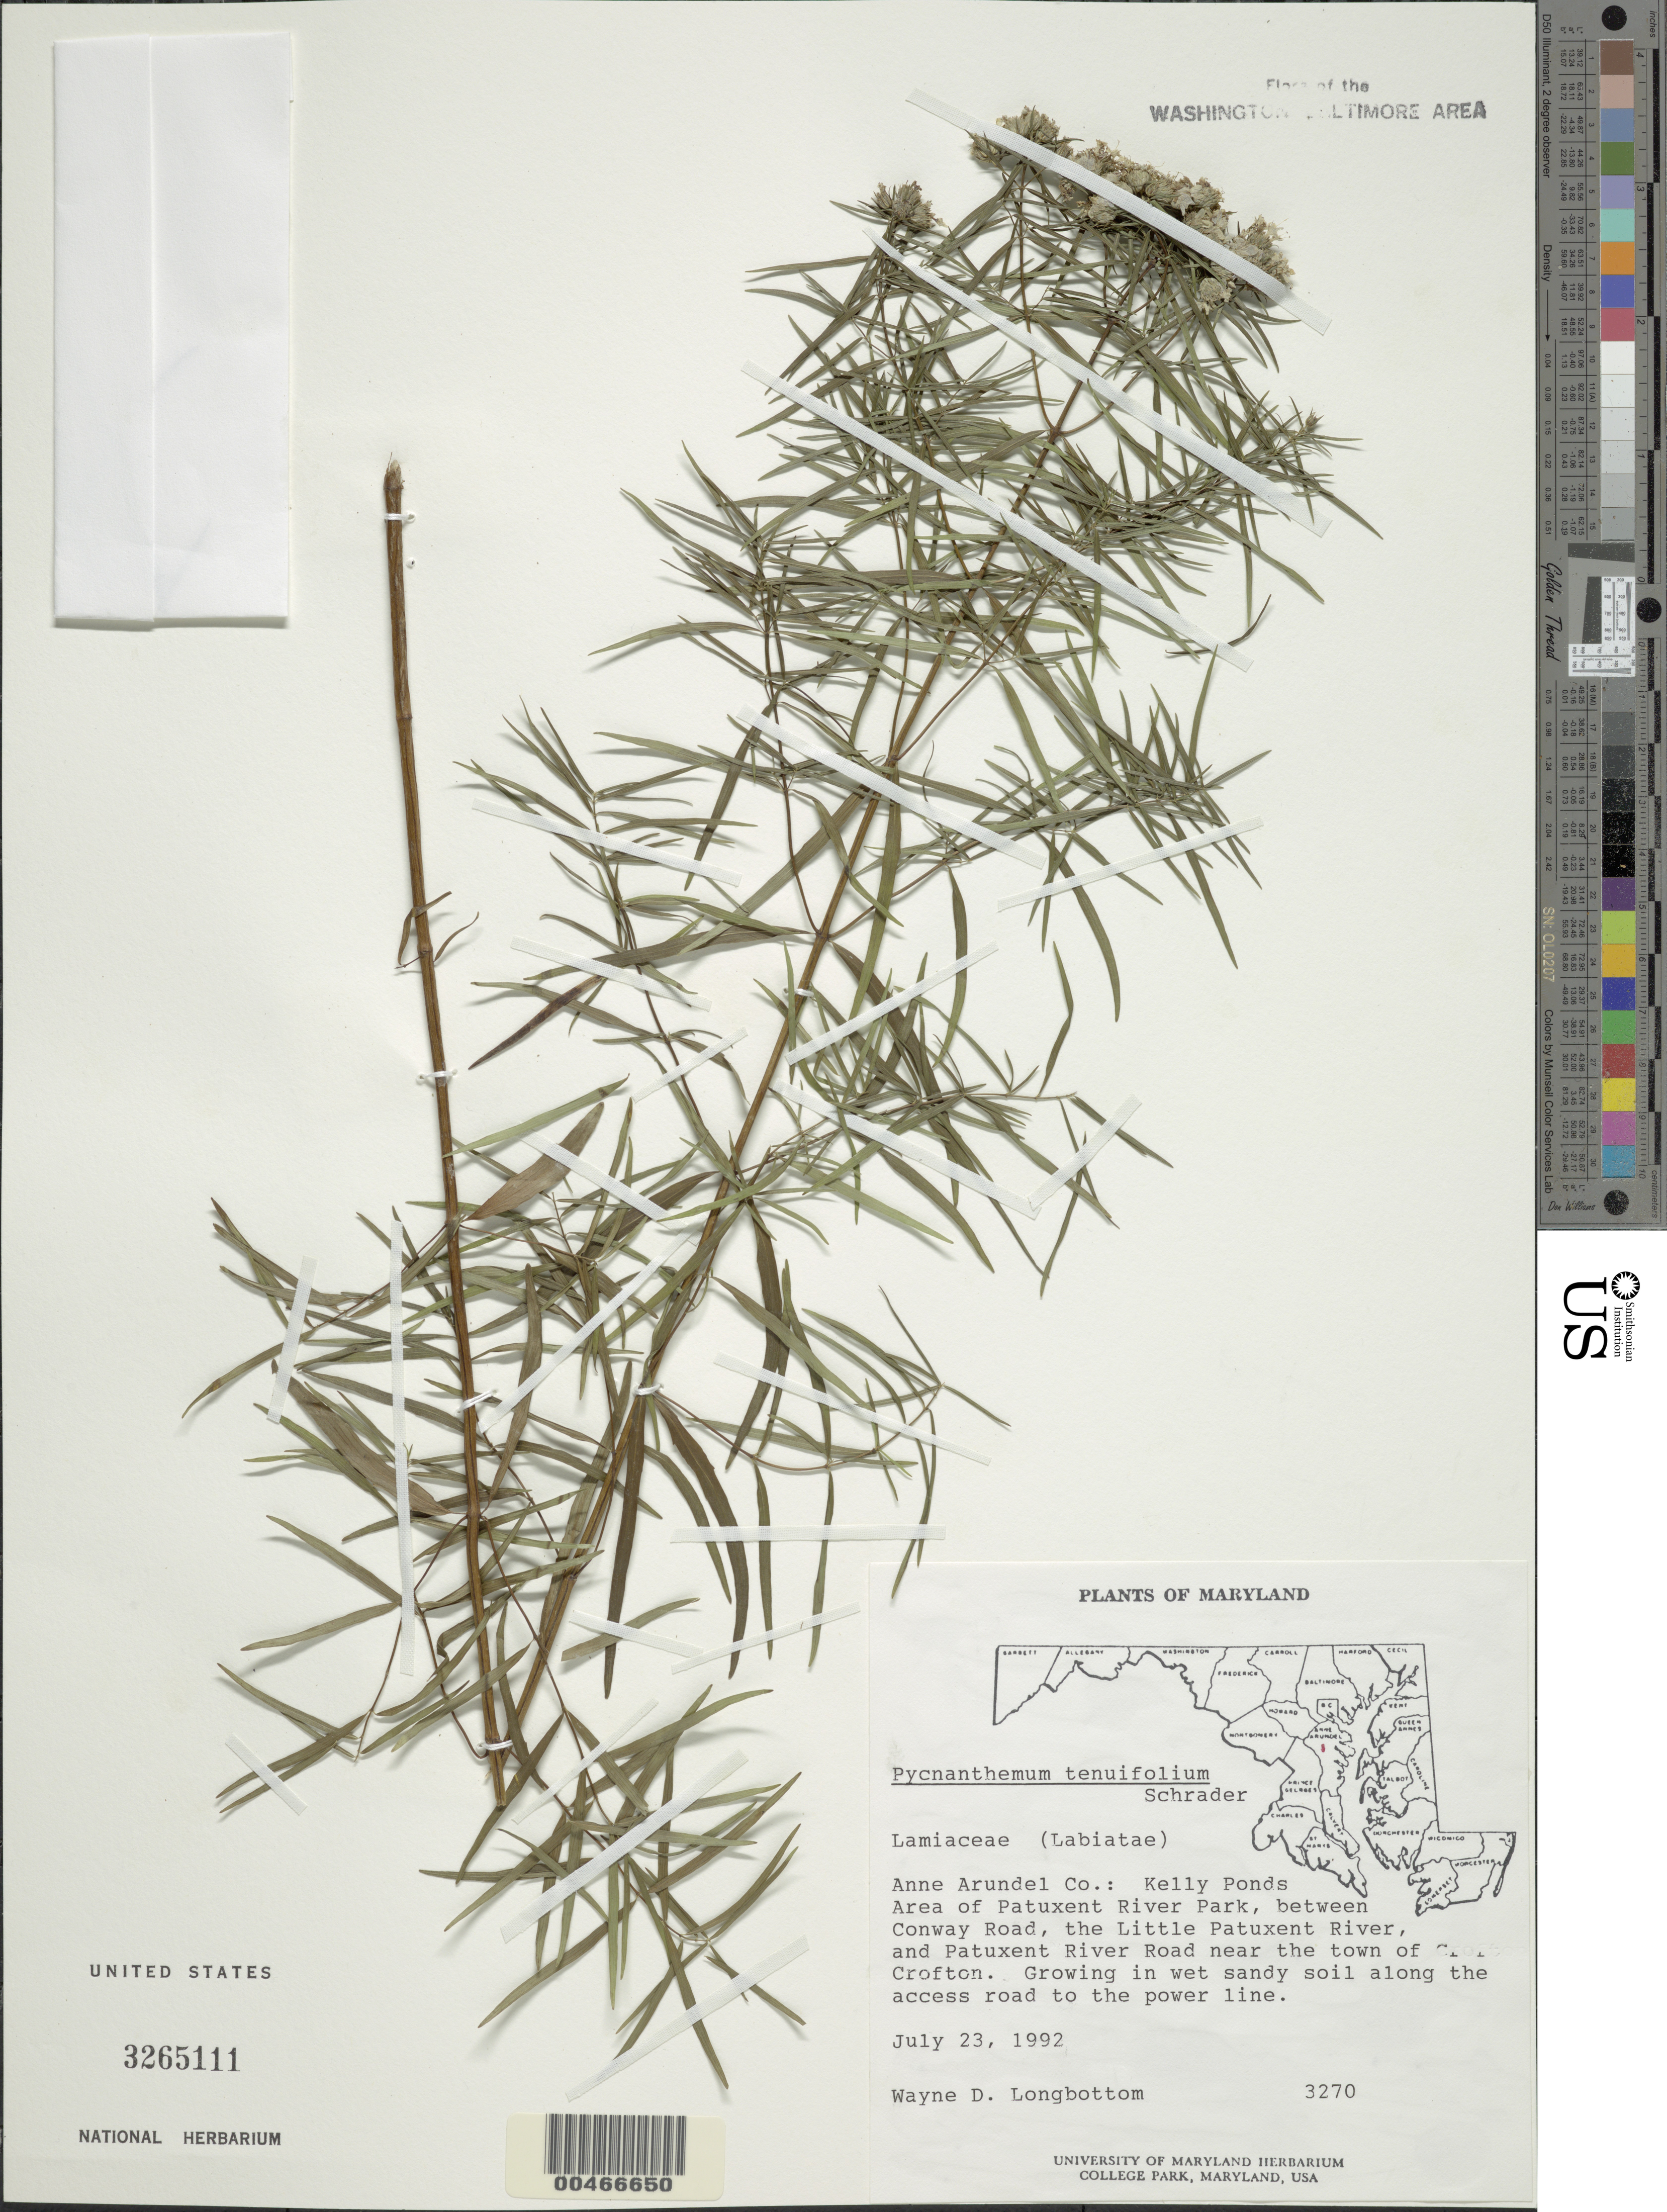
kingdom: Plantae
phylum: Tracheophyta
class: Magnoliopsida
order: Lamiales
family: Lamiaceae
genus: Pycnanthemum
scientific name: Pycnanthemum tenuifolium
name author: Schrad.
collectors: W. D. Longbottom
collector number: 3270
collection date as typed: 23 Jul 1992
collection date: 1992-07-23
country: United States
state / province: Maryland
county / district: Anne Arundel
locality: Kelly Ponds, Patuxent River Park, between Conway Road and Little Patuxent River and Patuxent River Road near Crofton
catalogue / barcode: US 3265111